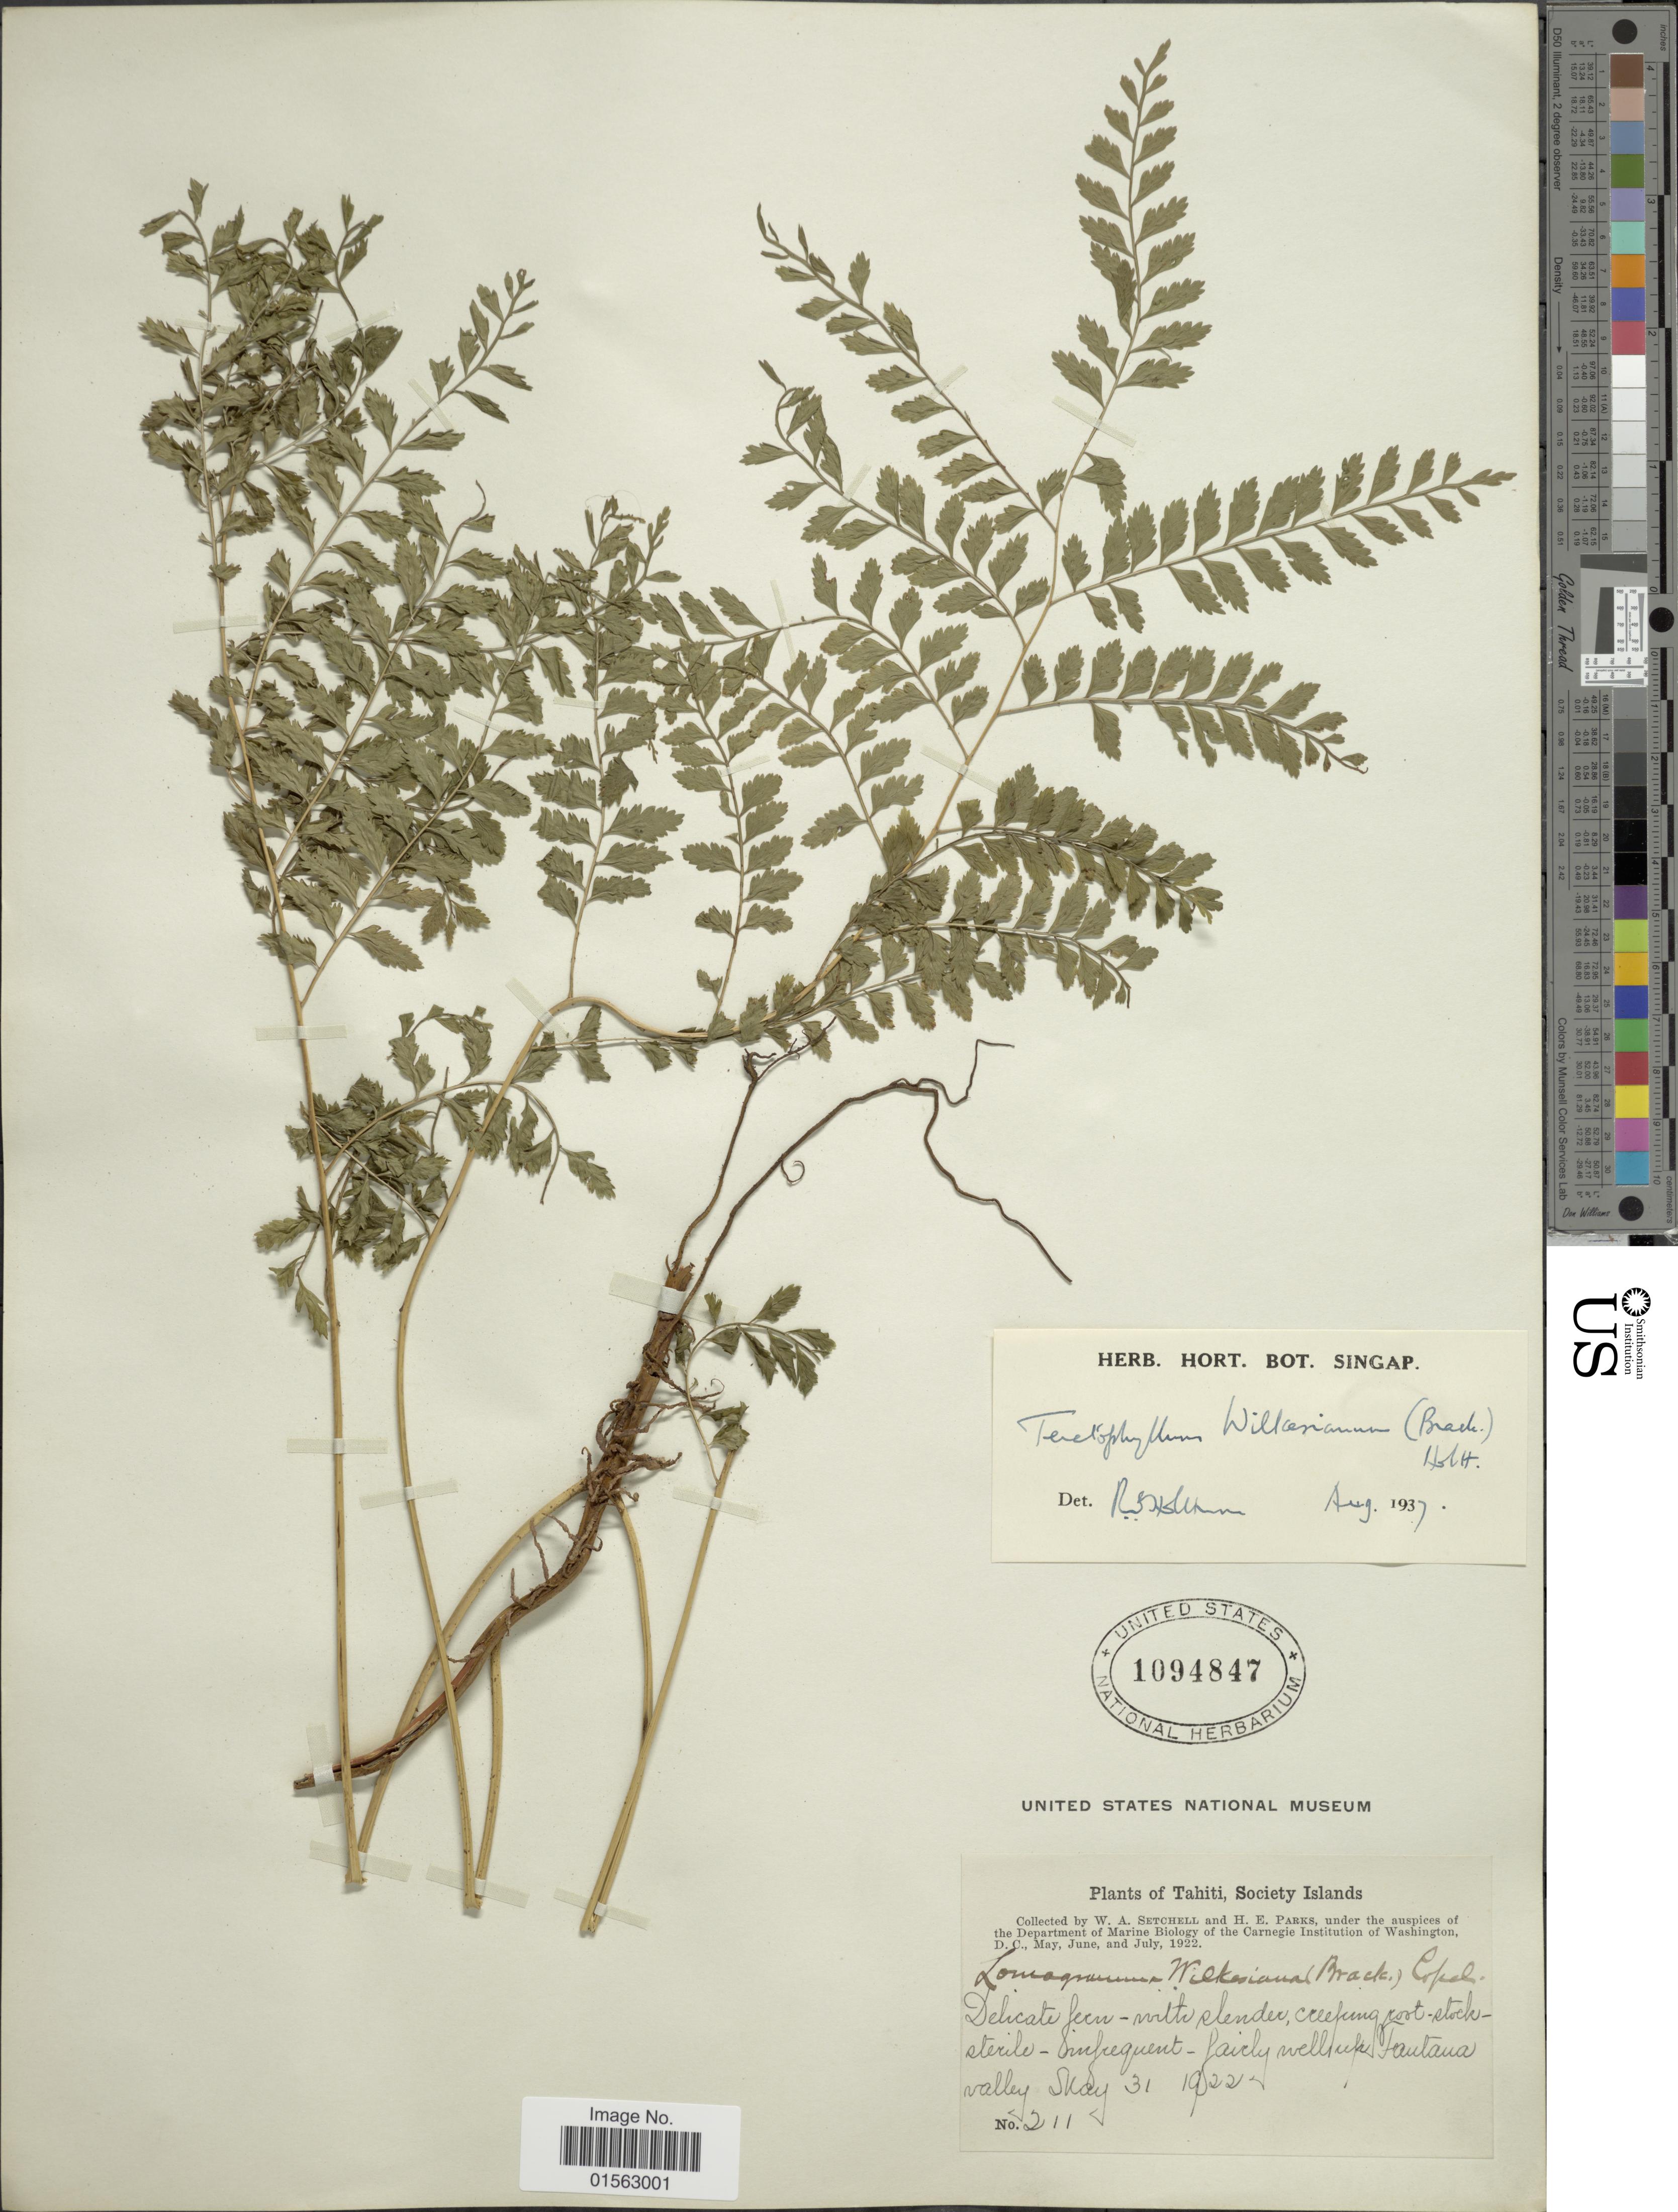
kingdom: Plantae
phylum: Tracheophyta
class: Polypodiopsida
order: Polypodiales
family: Dryopteridaceae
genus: Teratophyllum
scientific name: Teratophyllum wilkesianum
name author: (Brack.) Holttum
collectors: W. Setchell & H. E. Parks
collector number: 211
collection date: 1922-05-31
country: French Polynesia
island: Tahiti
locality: Tahiti, Society Islands, fairly well up Fautaua valley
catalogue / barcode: US 1094847